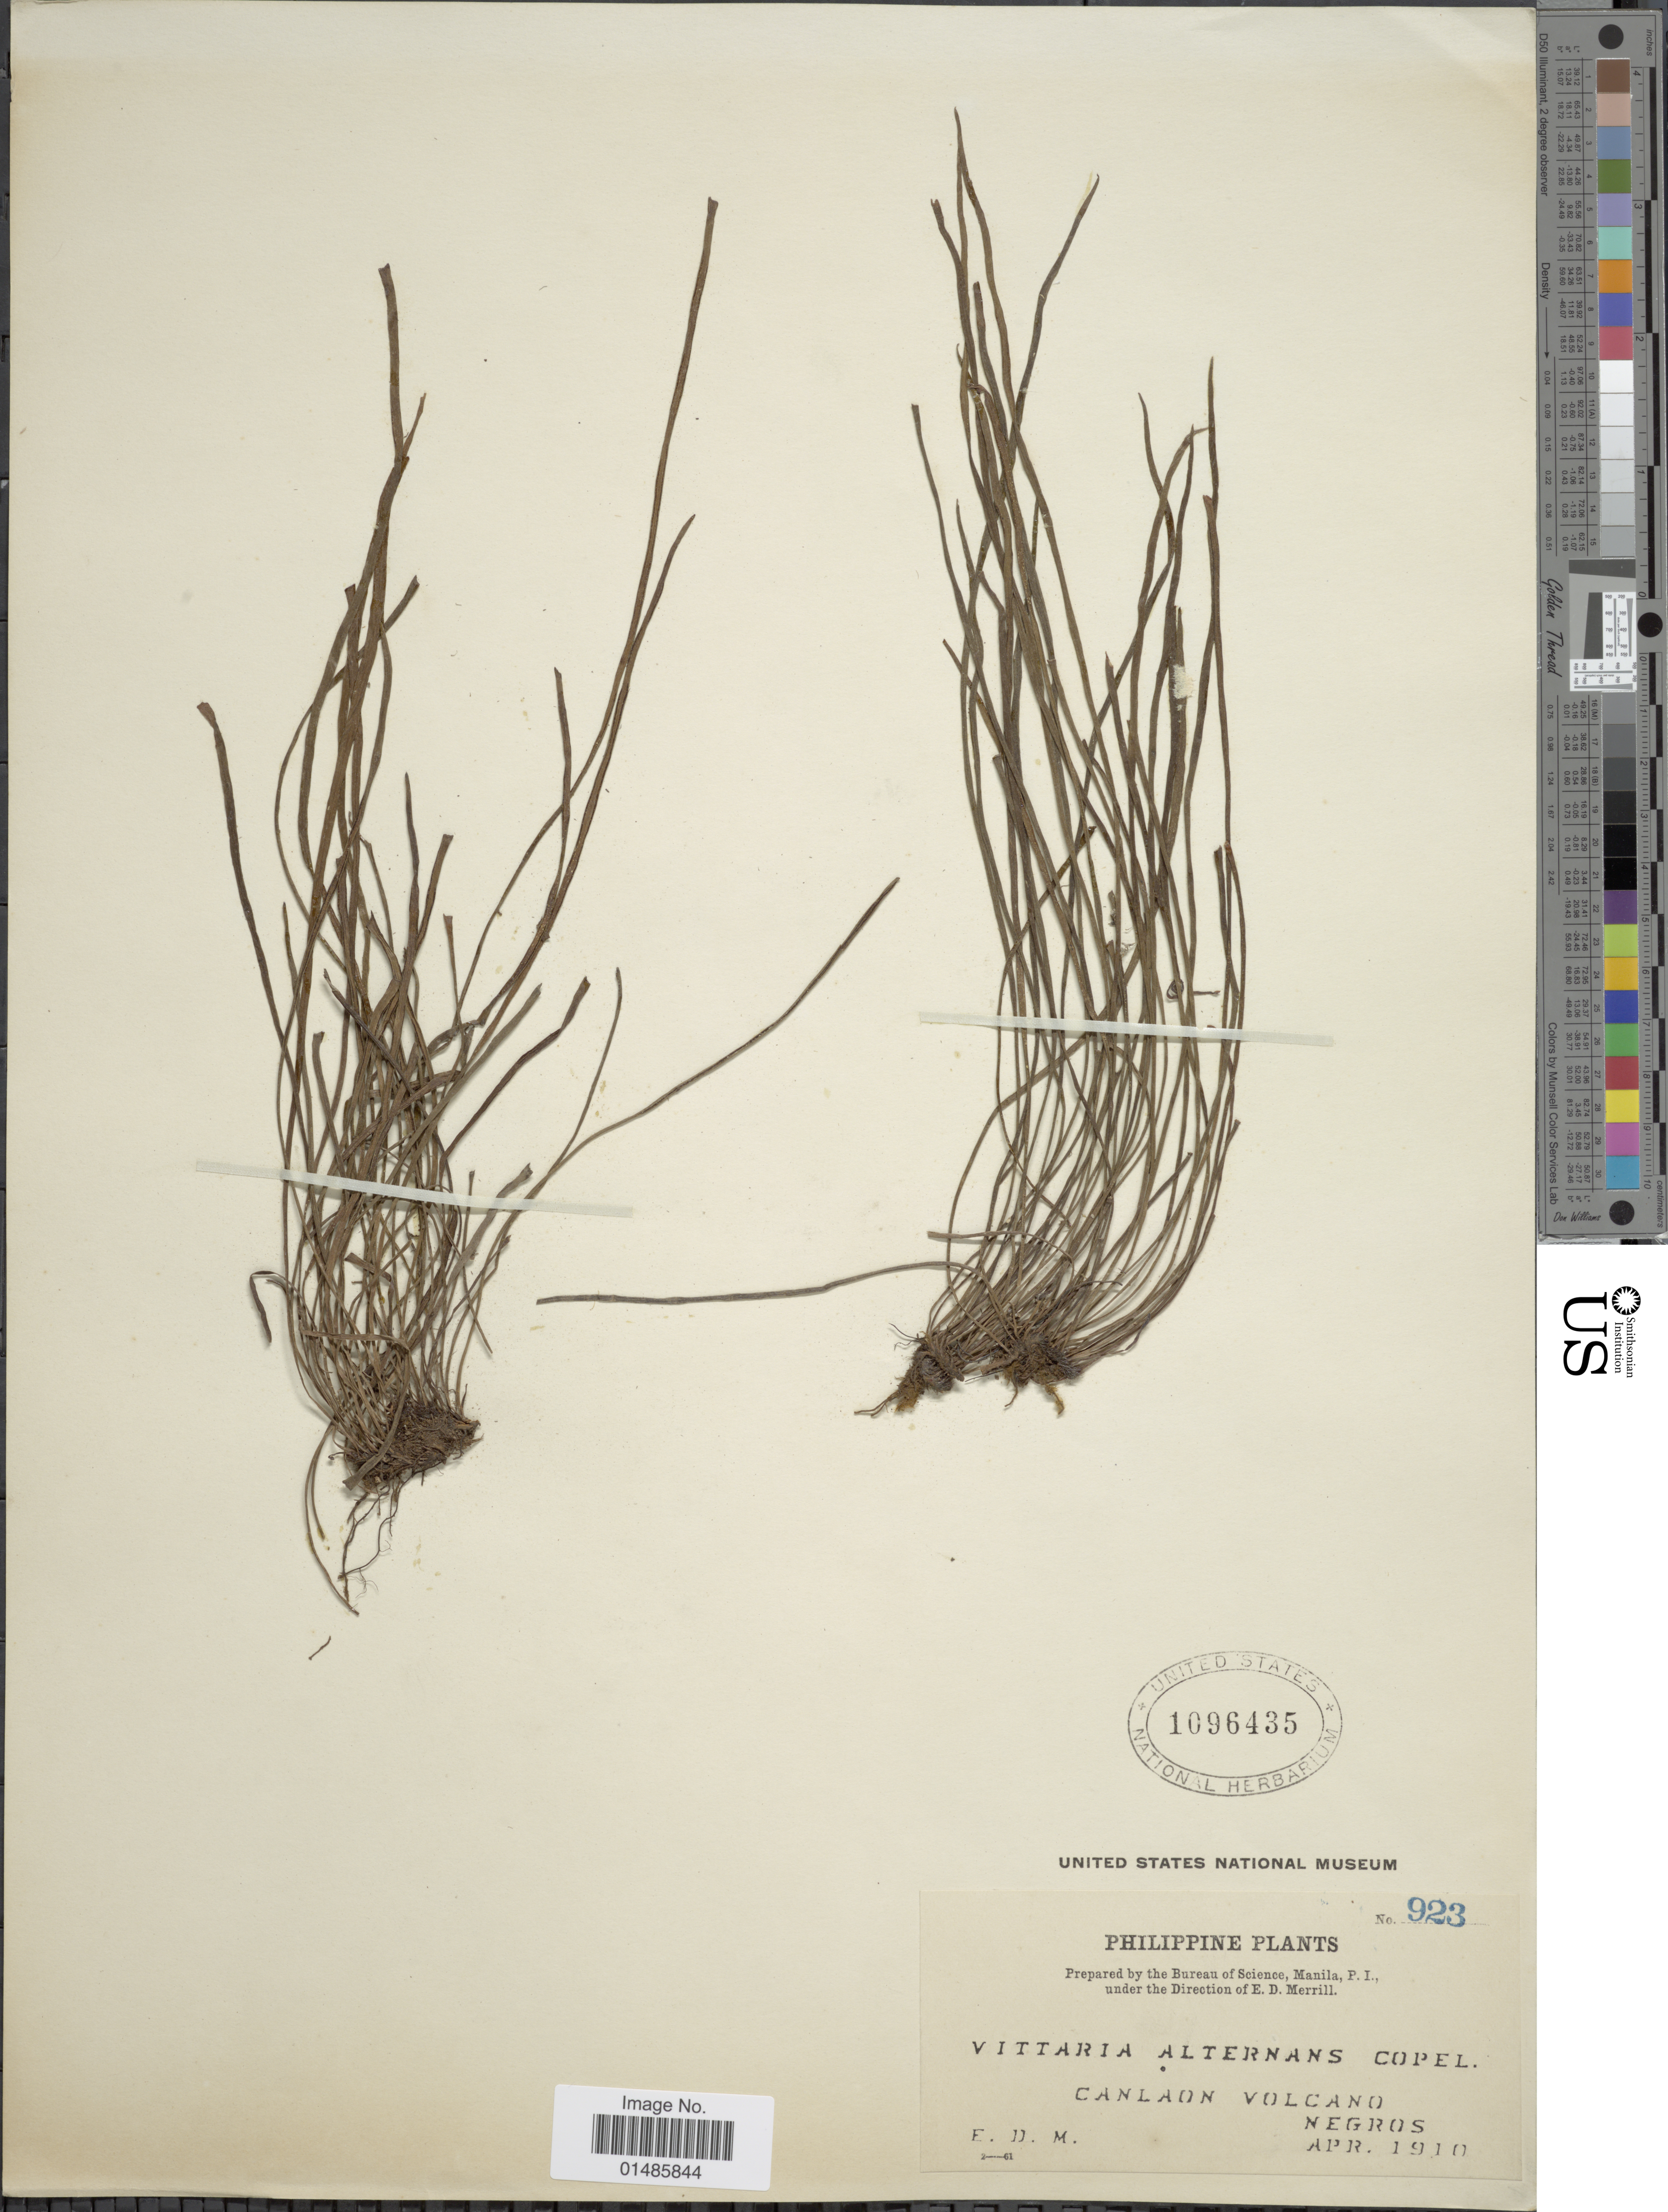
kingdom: Plantae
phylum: Tracheophyta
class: Polypodiopsida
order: Polypodiales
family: Pteridaceae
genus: Haplopteris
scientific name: Haplopteris alternans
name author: (Copel.) S. Linds. & W.C. Chen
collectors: E. D. Merrill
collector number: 923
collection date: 1910-04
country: Philippines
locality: Canlaon Volcano. Negros.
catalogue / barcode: US 1096435